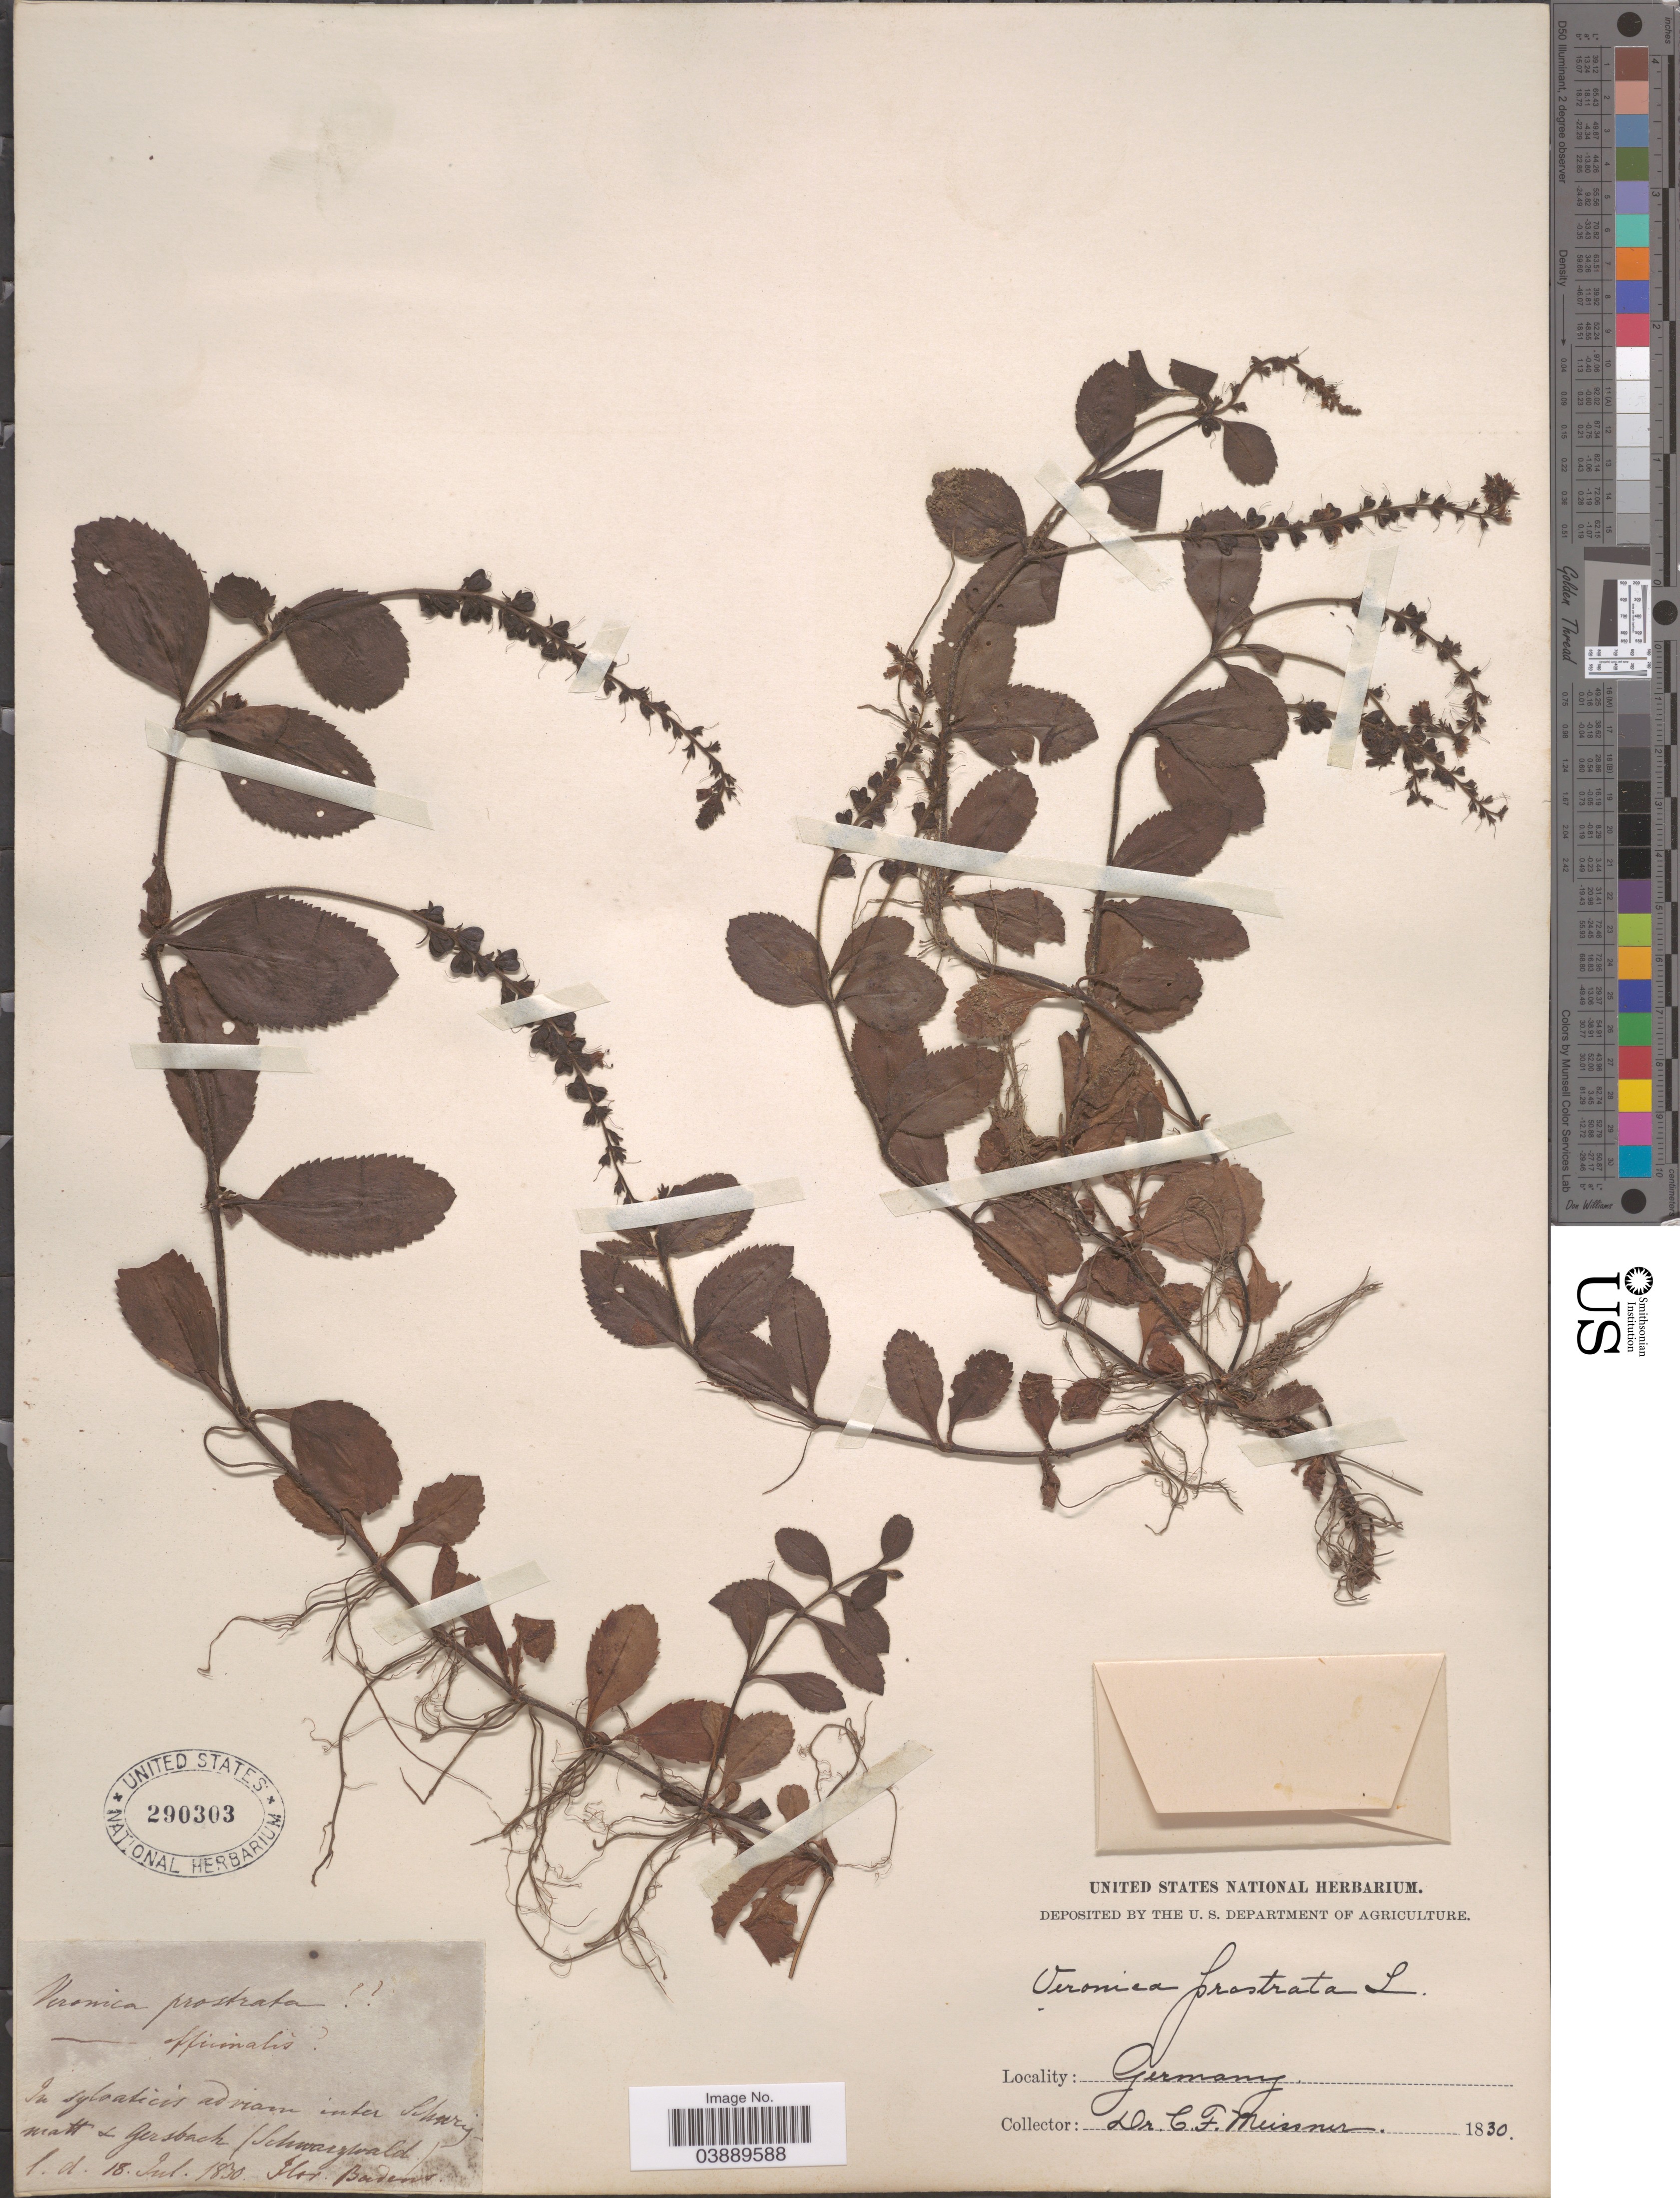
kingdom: Plantae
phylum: Tracheophyta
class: Magnoliopsida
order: Lamiales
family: Plantaginaceae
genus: Veronica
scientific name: Veronica prostrata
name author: L.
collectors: C. F. W. Meissner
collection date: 1830-07-18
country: Germany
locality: In sylvaticis ad vian inter Schurymatt & Gersbach (Schwarzwald).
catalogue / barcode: US 290303